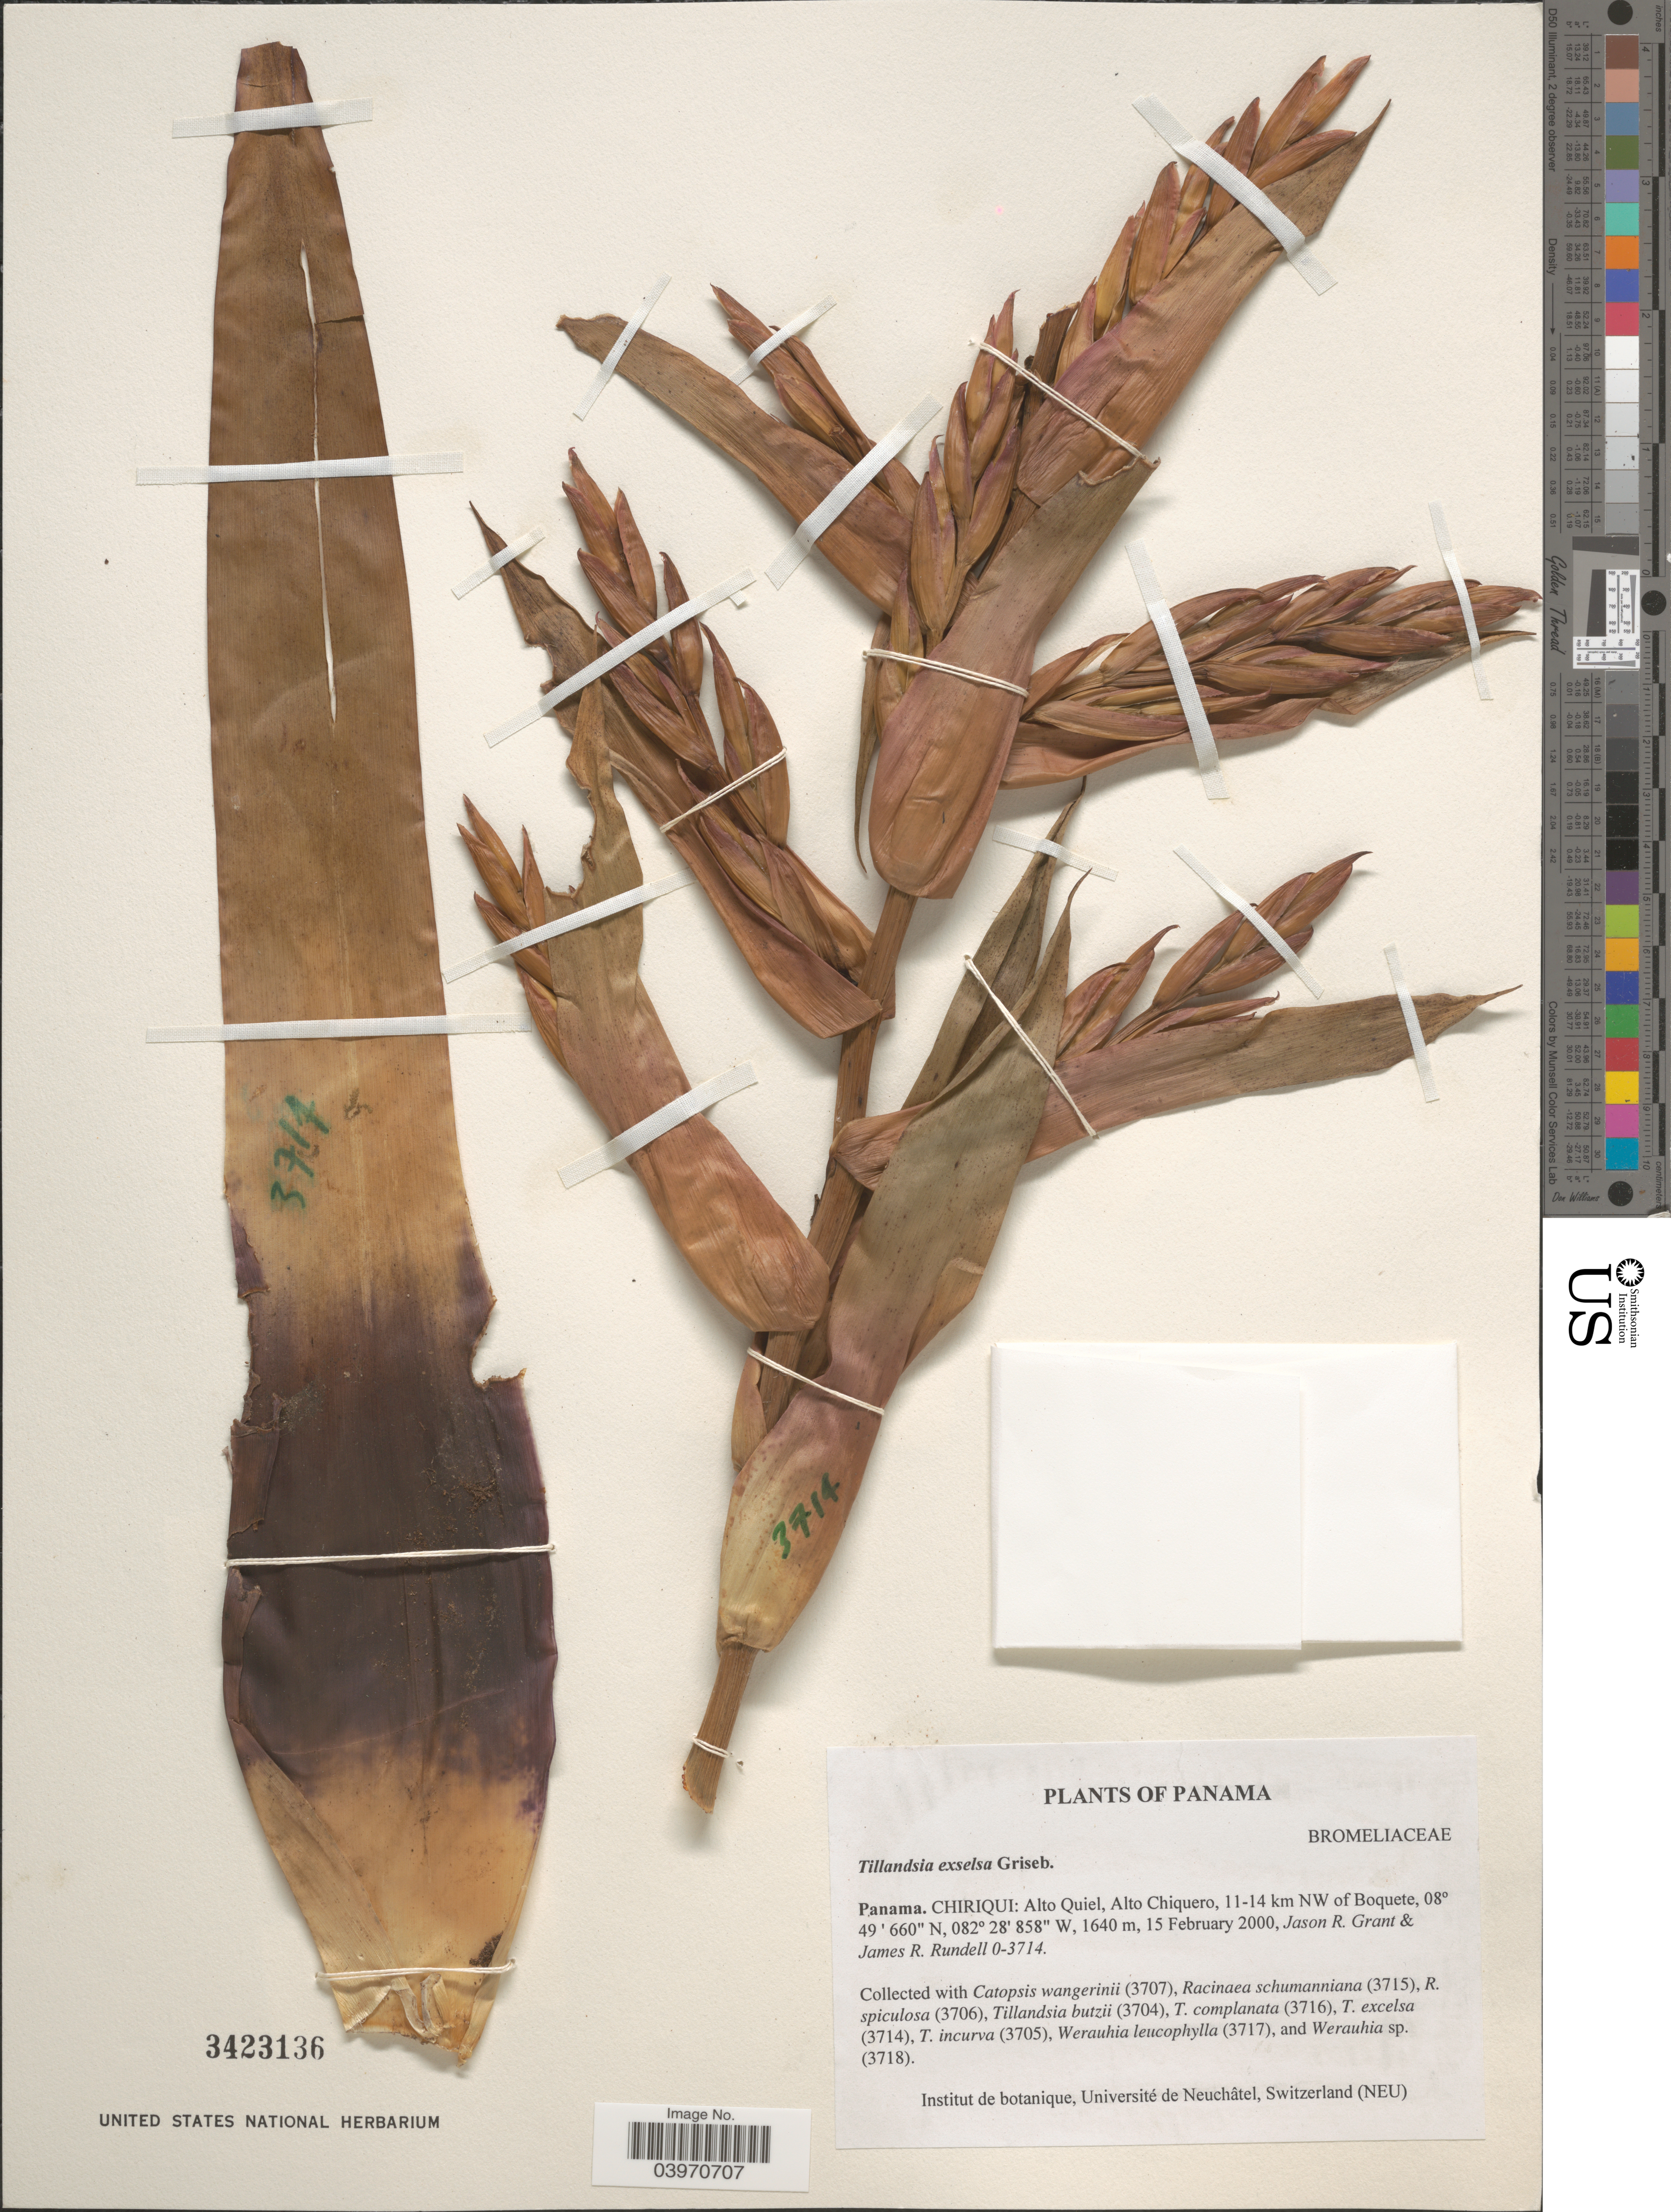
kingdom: Plantae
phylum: Tracheophyta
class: Liliopsida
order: Poales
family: Bromeliaceae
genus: Tillandsia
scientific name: Tillandsia excelsa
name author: Griseb.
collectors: J. R. Grant & J. R. Rundell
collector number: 0-3714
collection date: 2000-02-15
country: Panama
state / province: Chiriqui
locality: Alto Quiel, Alto Chiquero, 11-14 km NW of Boquete.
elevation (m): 1640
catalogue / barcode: US 3423136